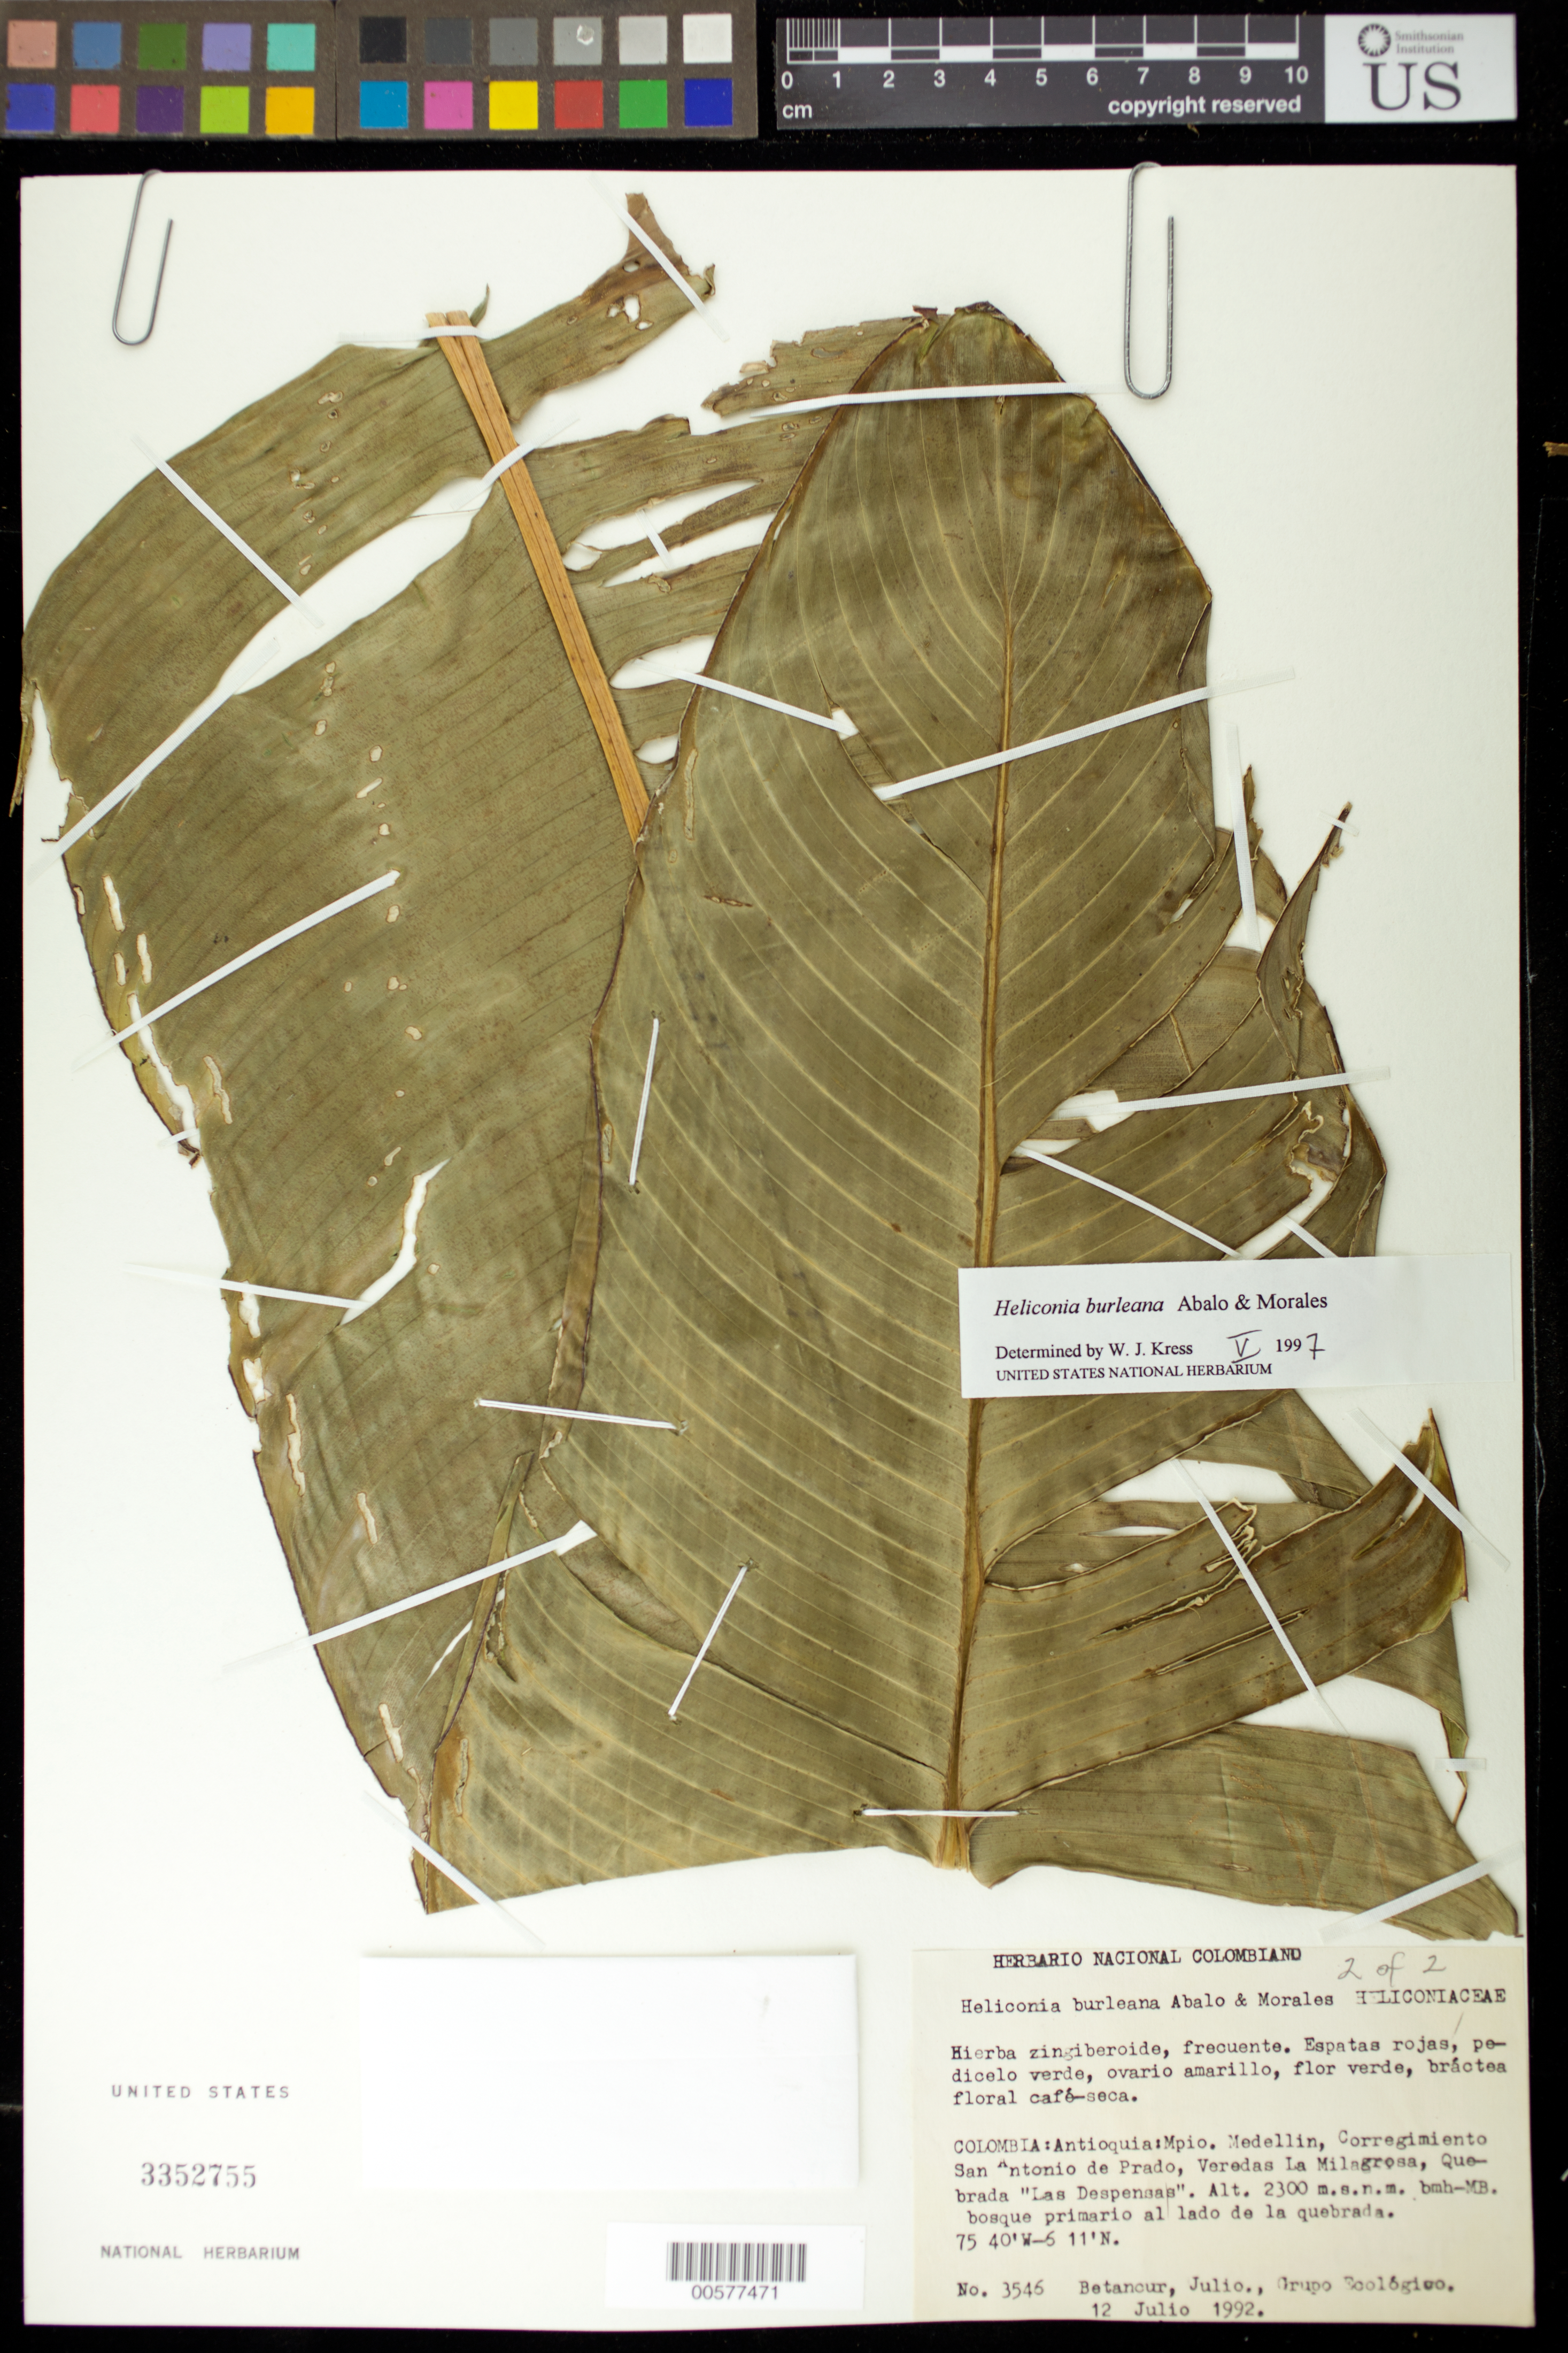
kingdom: Plantae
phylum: Tracheophyta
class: Liliopsida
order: Zingiberales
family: Heliconiaceae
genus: Heliconia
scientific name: Heliconia burleana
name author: Abalo & G. Morales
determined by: Betancur, J. C.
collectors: J. C. Betancur & Groupo Ecologico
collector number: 3546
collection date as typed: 12 Jul 1992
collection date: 1992-07-12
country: Colombia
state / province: Antioquia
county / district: Medellin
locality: Corregimiento San Antonio de Prado, La Milagrosa trail, "Las Despensas" waterfall.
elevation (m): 2300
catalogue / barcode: US 3352755